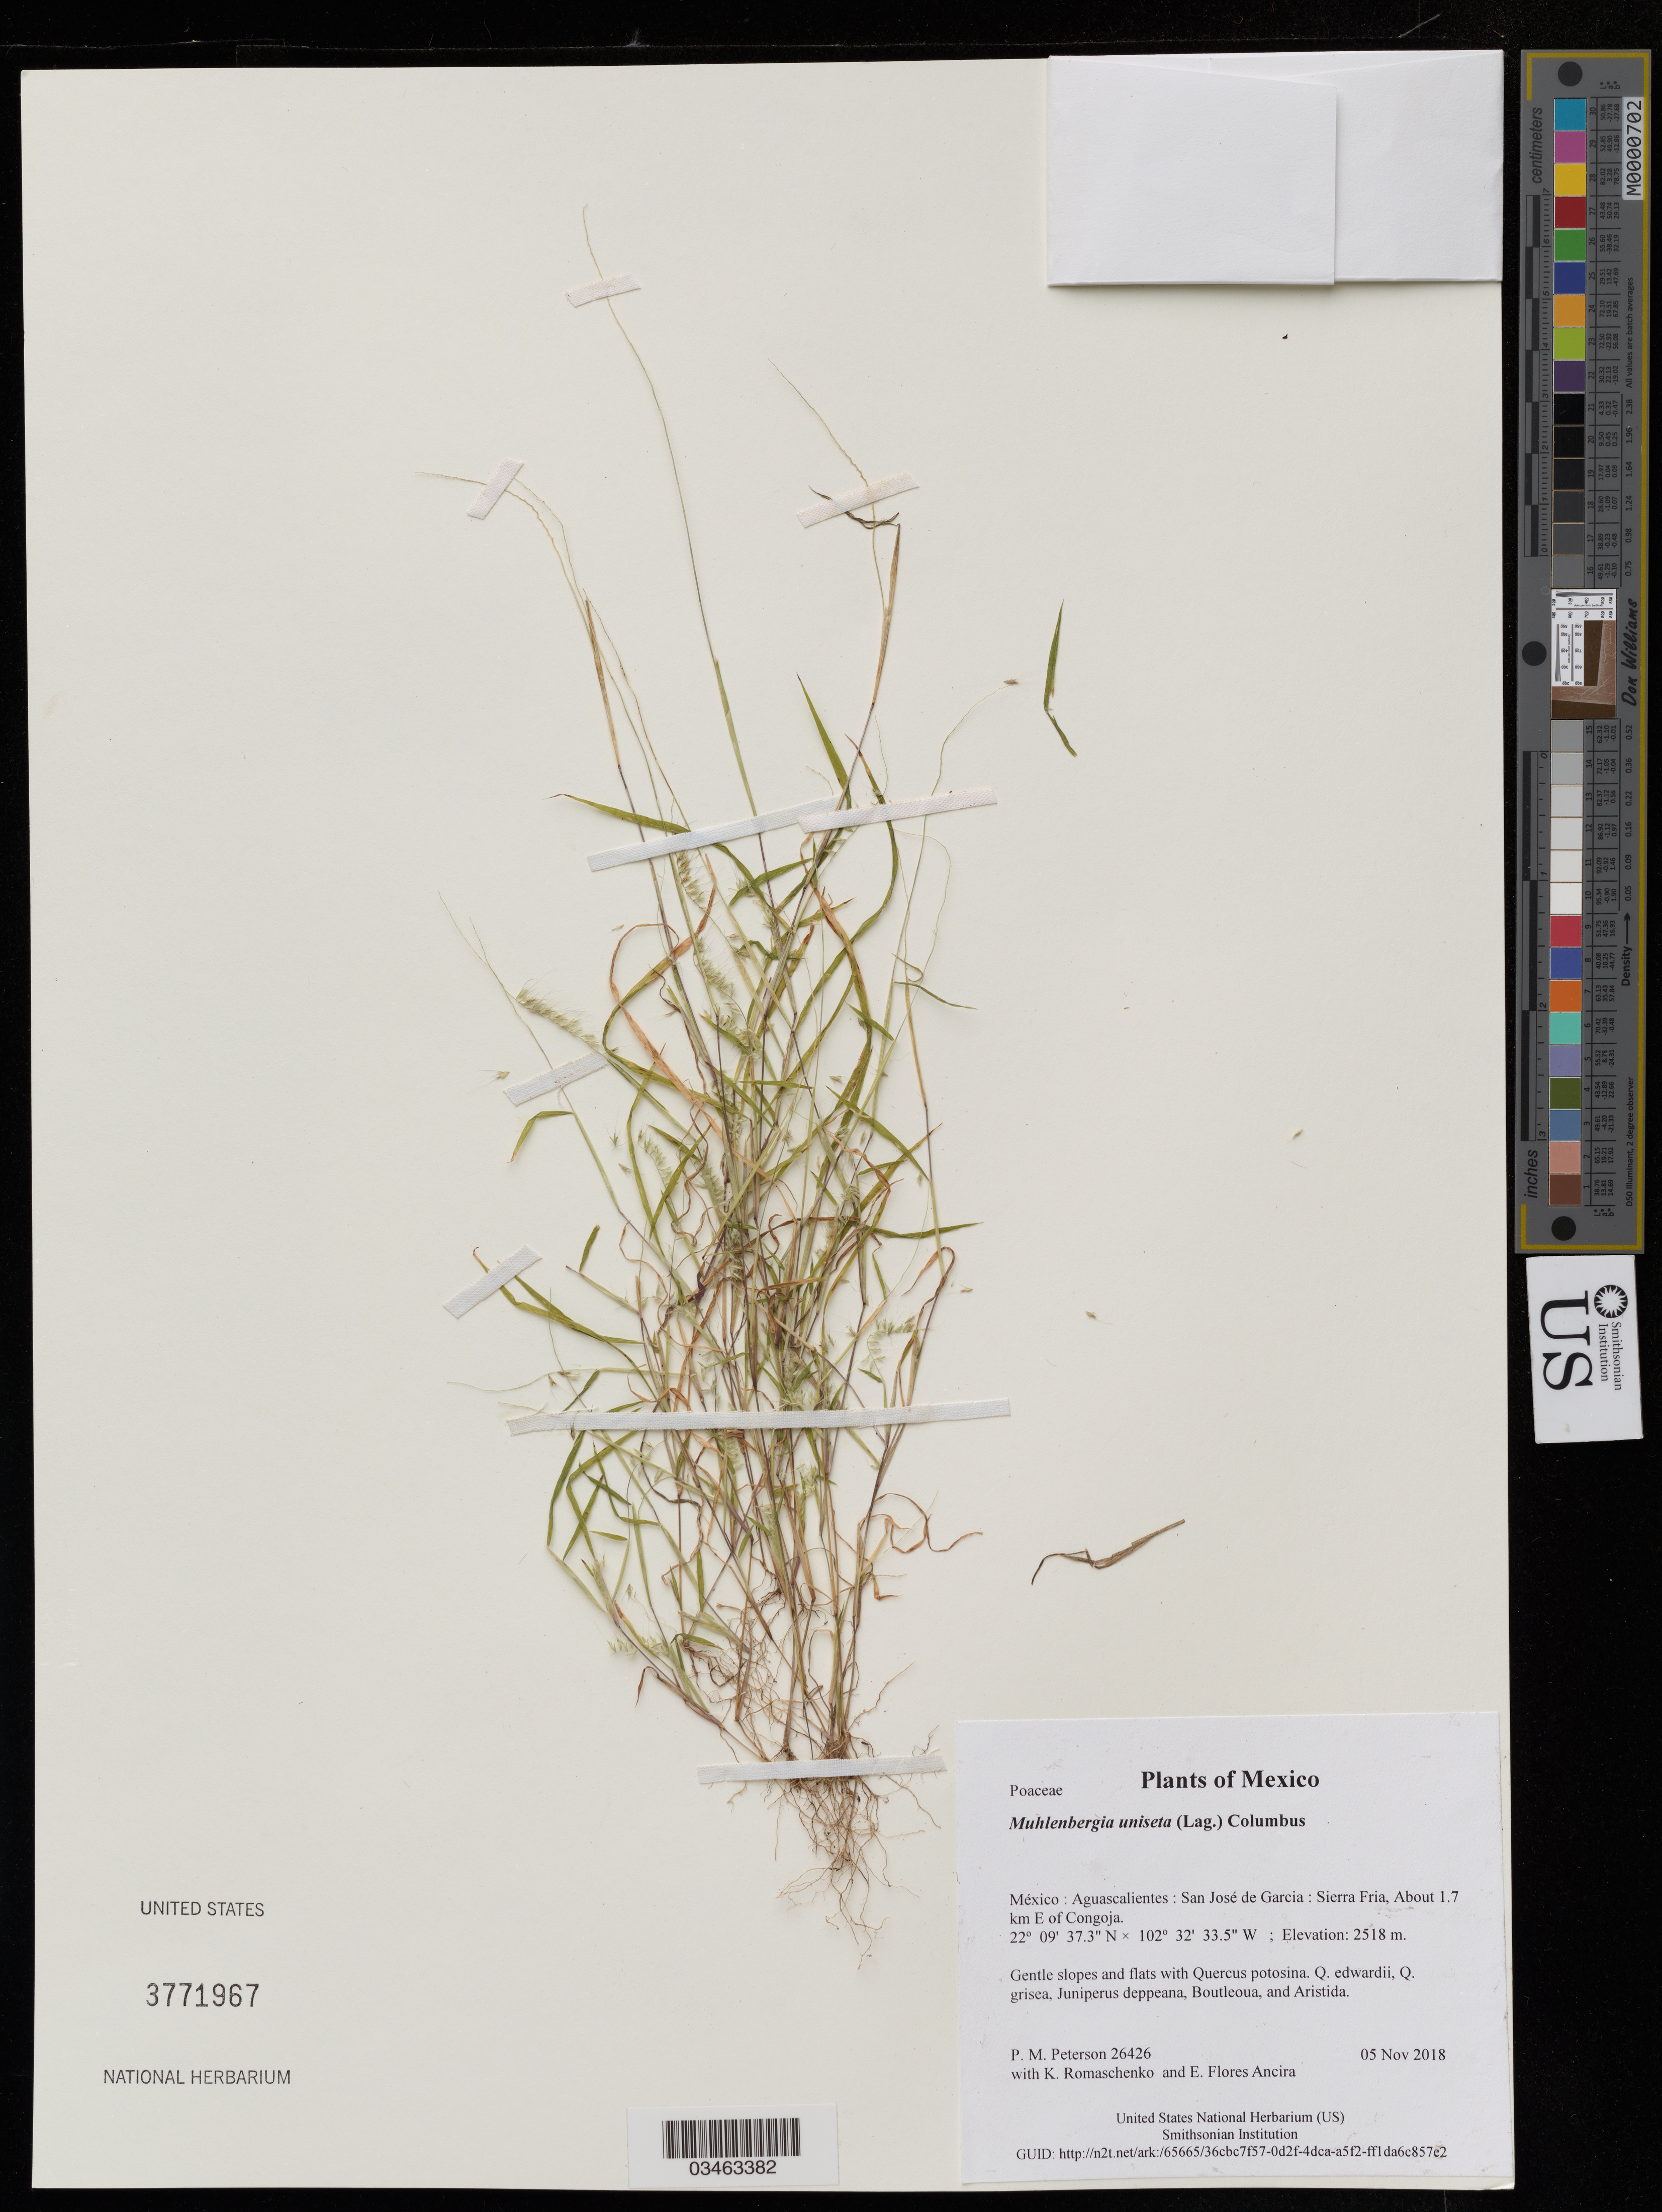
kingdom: Plantae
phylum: Tracheophyta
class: Liliopsida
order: Poales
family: Poaceae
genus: Muhlenbergia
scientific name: Muhlenbergia uniseta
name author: (Lag.) Columbus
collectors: P. M. Peterson, K. Romaschenko & E. Flores Ancira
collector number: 26426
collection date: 2018-11-05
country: México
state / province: Aguascalientes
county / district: San José de Garcia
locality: Sierra Fria, About 1.7 km E of Congoja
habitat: Gentle slopes and flats with Quercus potosina. Q. edwardii, Q. grisea, Juniperus deppeana, Boutleoua, and Aristida.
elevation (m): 2518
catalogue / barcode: US 3771967